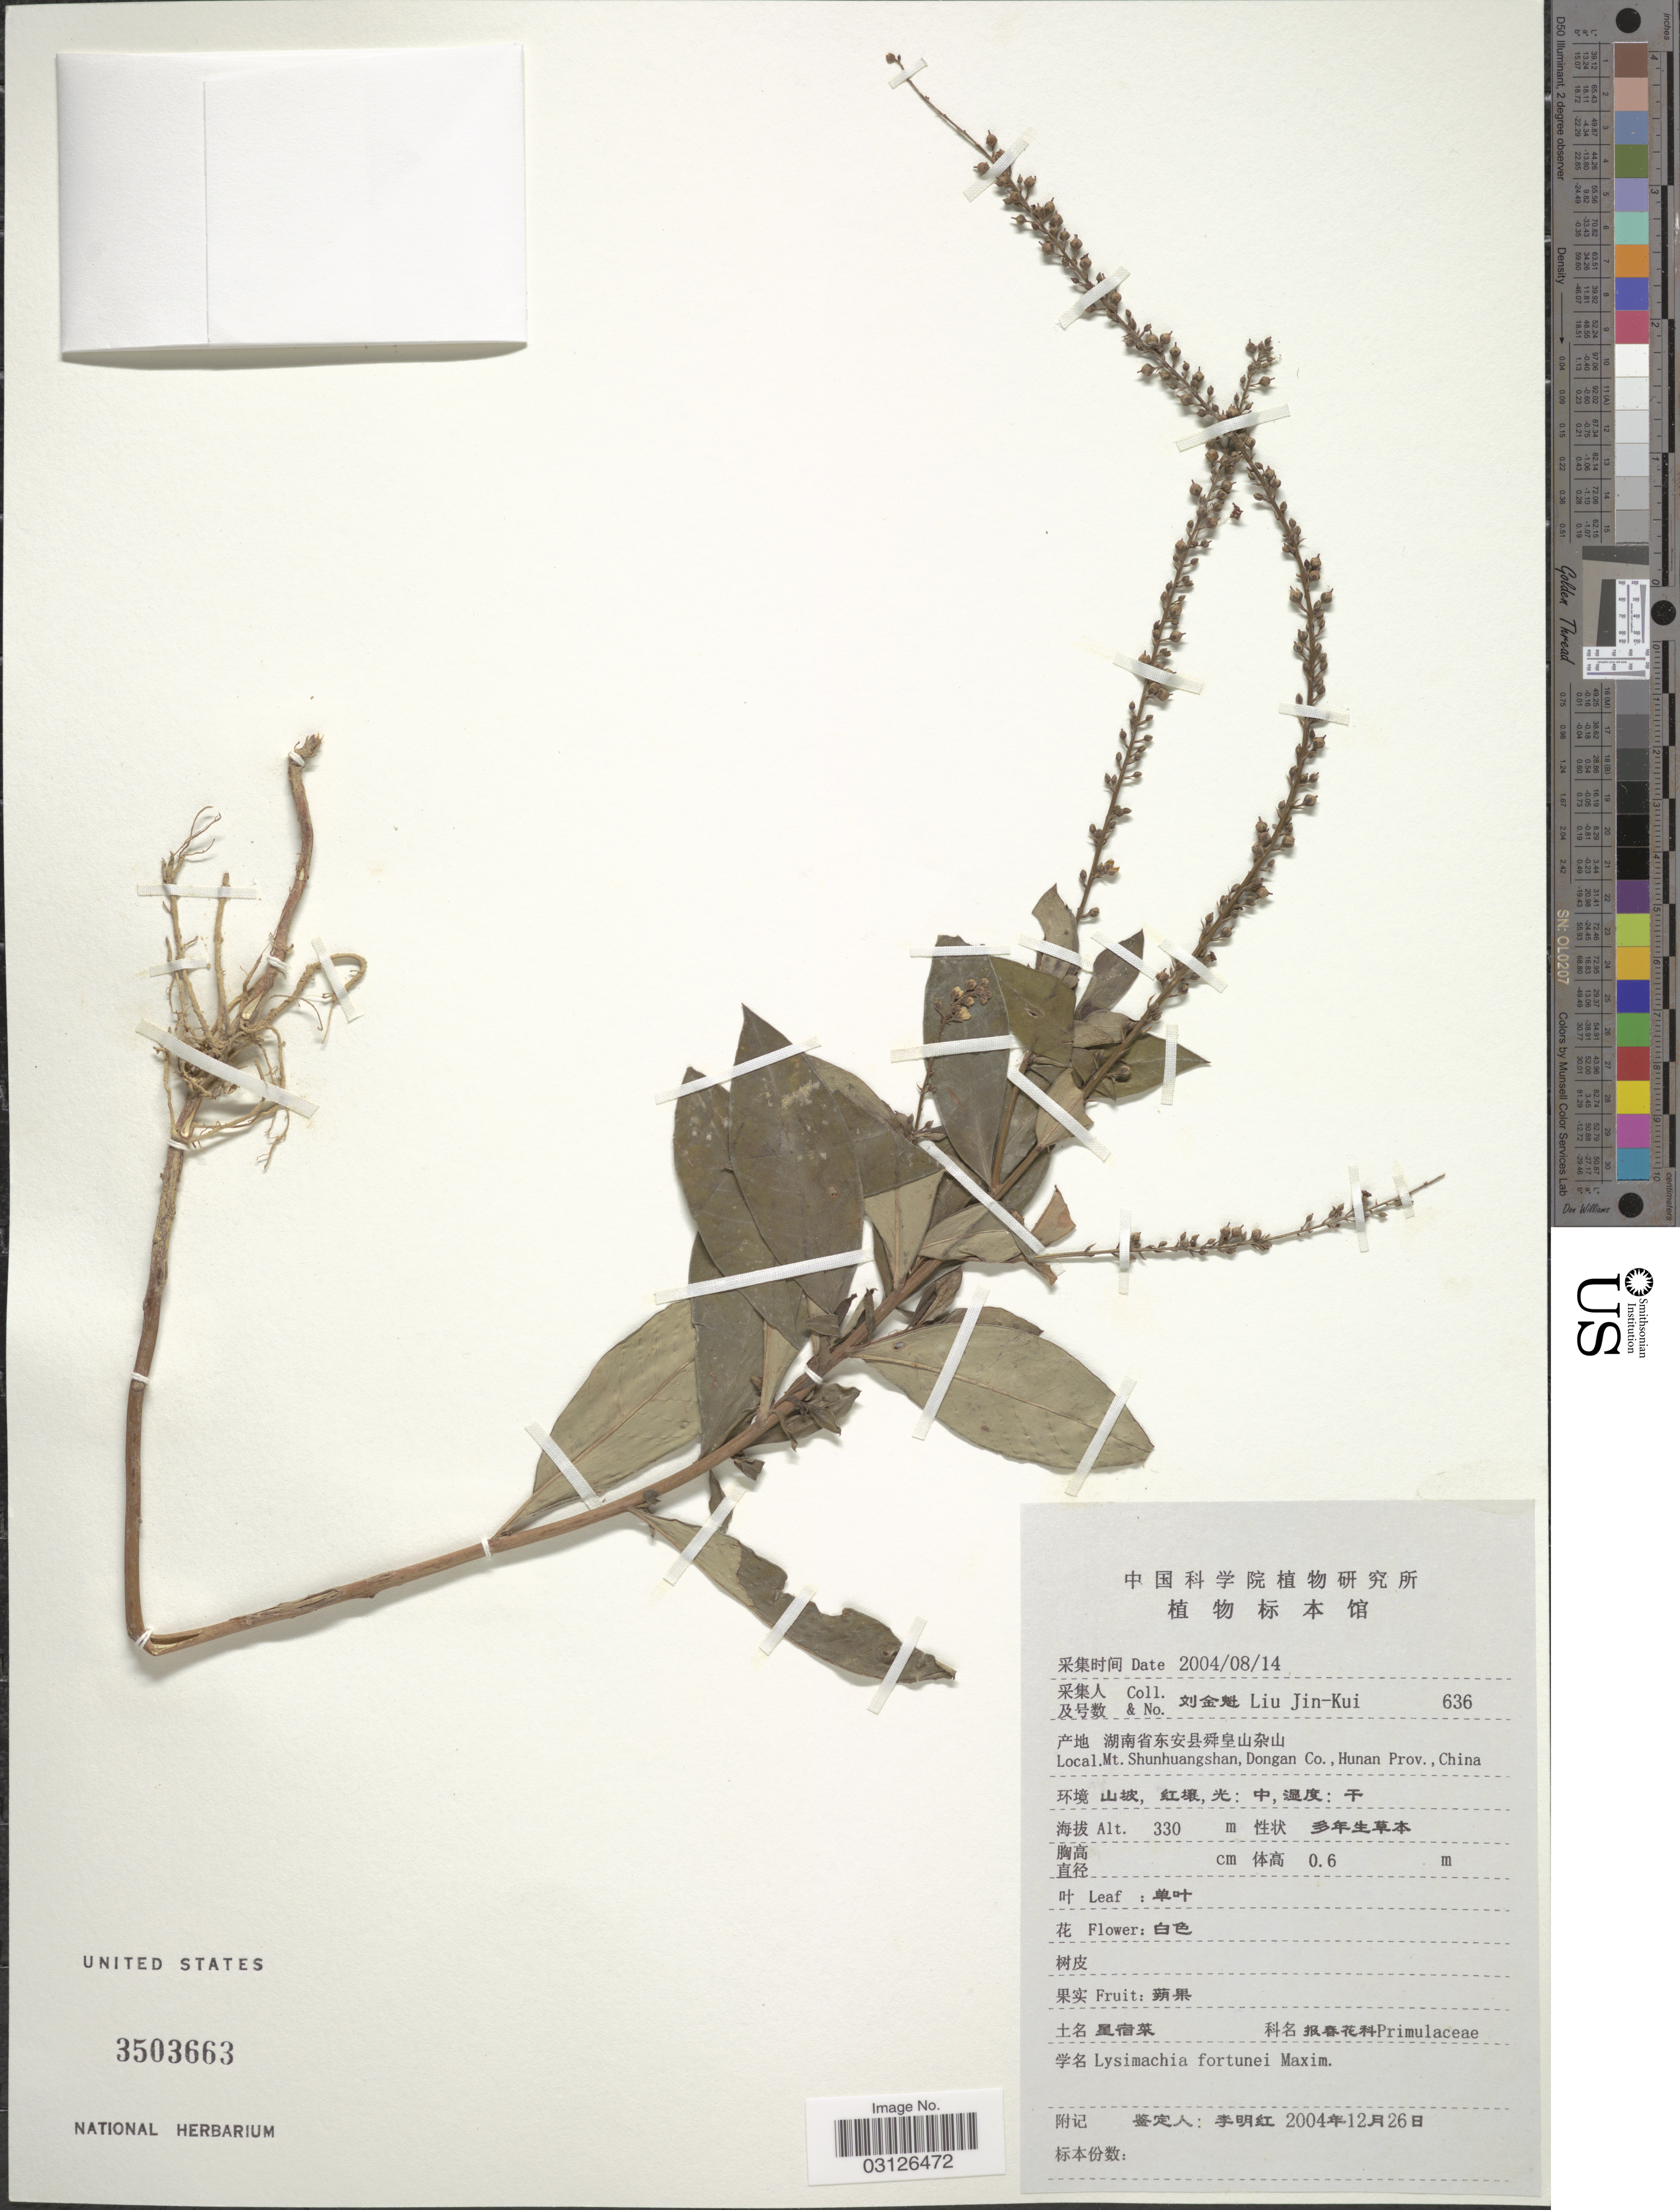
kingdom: Plantae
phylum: Tracheophyta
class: Magnoliopsida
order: Ericales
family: Primulaceae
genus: Lysimachia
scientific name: Lysimachia fortunei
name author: Maxim.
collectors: Liu Jin-Kui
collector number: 636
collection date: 2004-08-14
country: China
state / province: Hunan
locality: Mt. Shunhuangshan, Dongan Co.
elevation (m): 330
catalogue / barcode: US 3503663